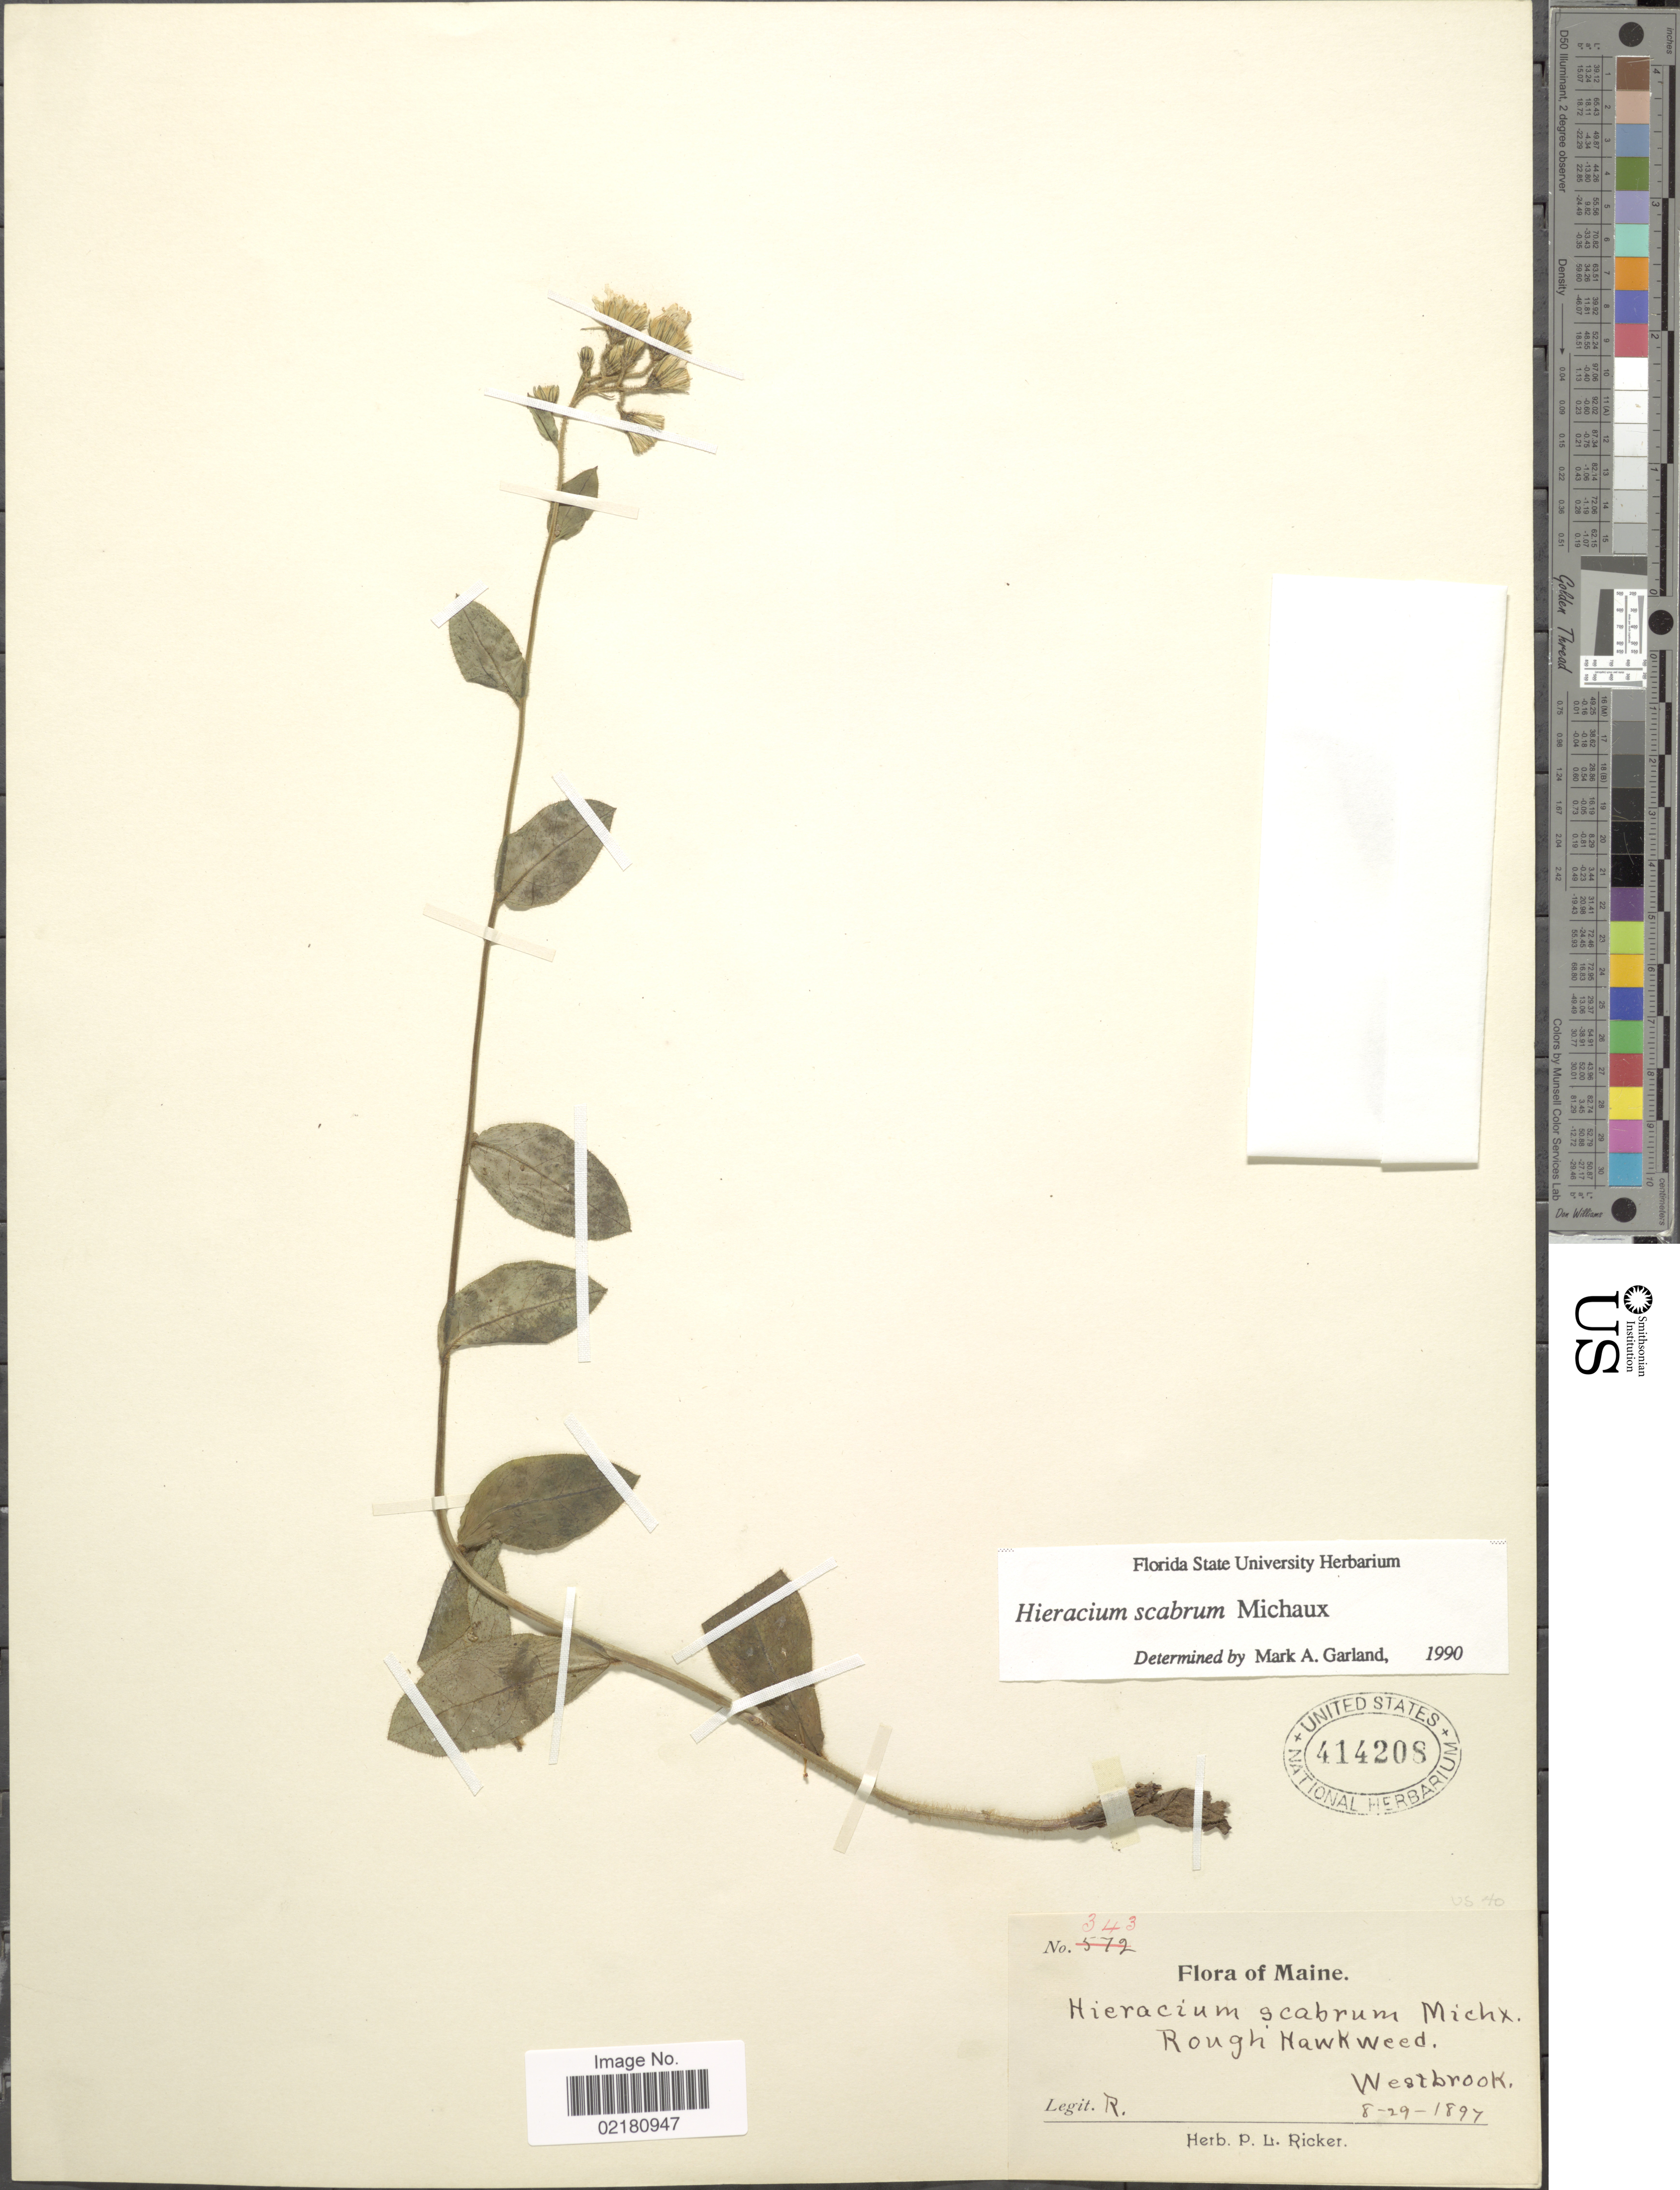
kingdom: Plantae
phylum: Tracheophyta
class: Magnoliopsida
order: Asterales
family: Asteraceae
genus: Pilosella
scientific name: Pilosella verruculata subsp. verruculata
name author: (Link) Soják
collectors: P. Ricker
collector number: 343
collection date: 1897-08-29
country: United States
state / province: Maine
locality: Westbrook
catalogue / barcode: US 414208